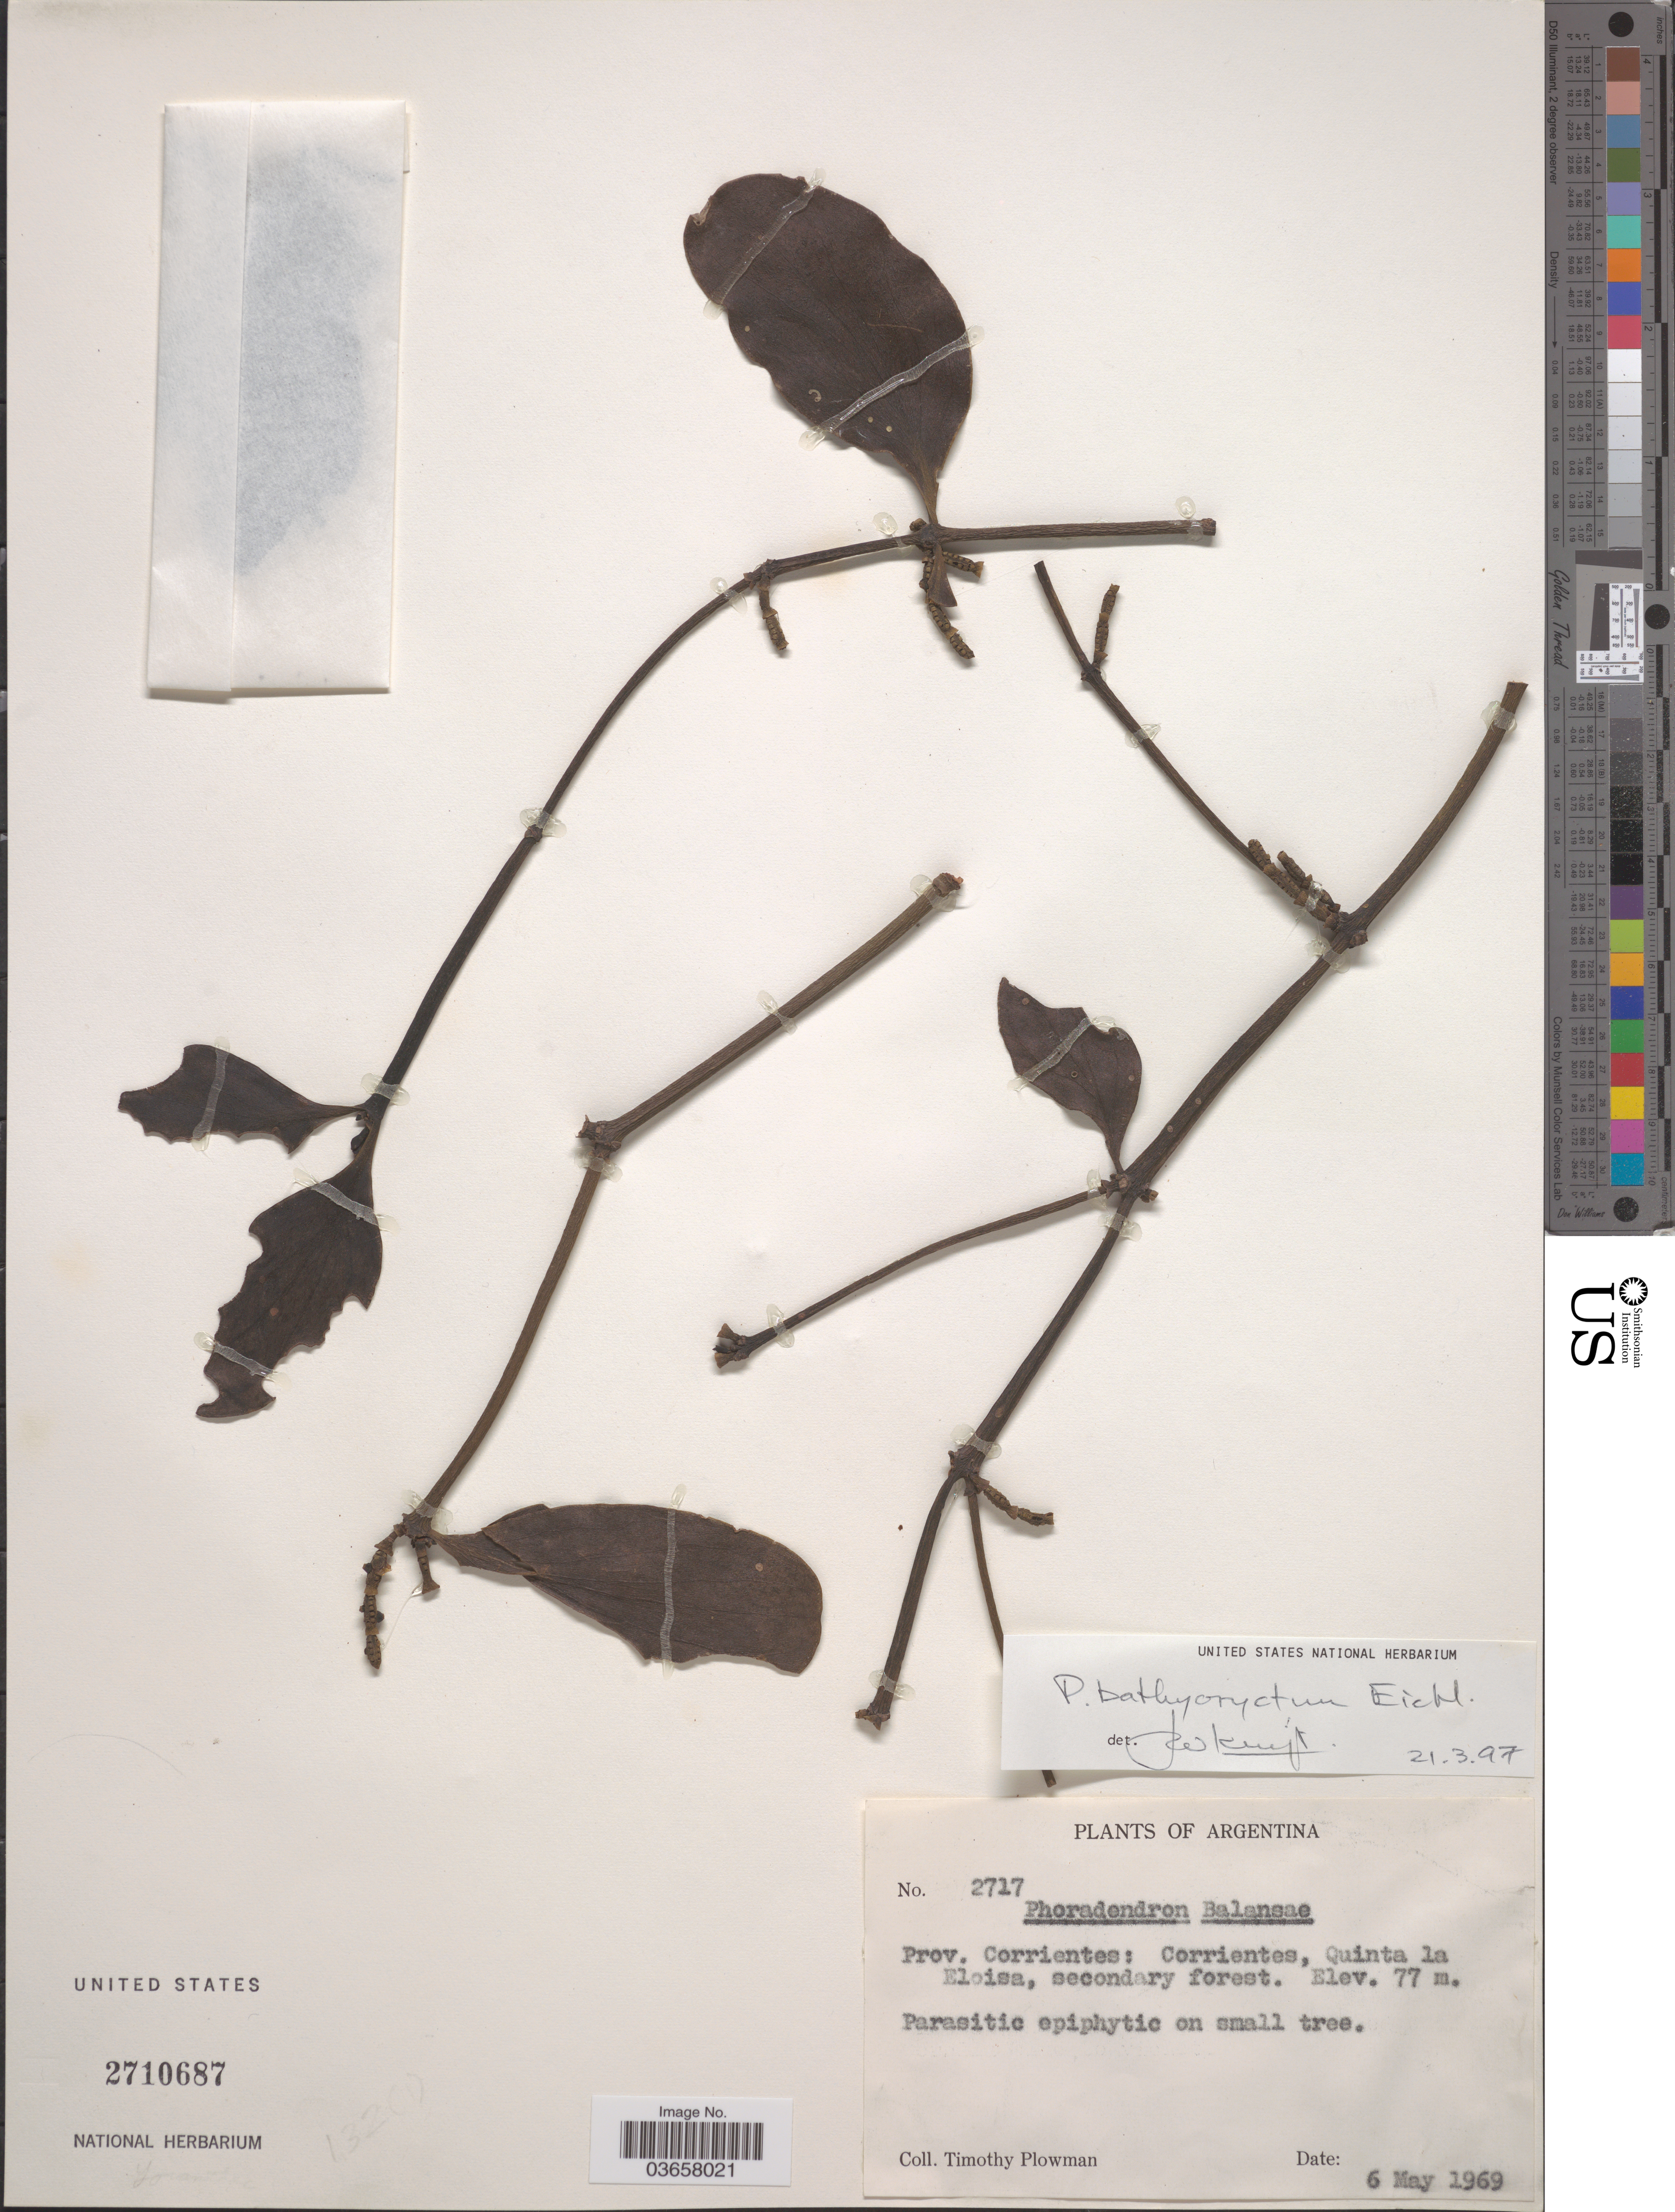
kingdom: Plantae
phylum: Tracheophyta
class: Magnoliopsida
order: Santalales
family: Viscaceae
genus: Phoradendron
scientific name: Phoradendron bathyoryctorum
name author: Eichler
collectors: T. Plowman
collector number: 2717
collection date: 1969-05-06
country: Argentina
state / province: Corrientes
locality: Corrientes, Quinta la Eloisa.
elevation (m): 77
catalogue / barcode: US 2710687